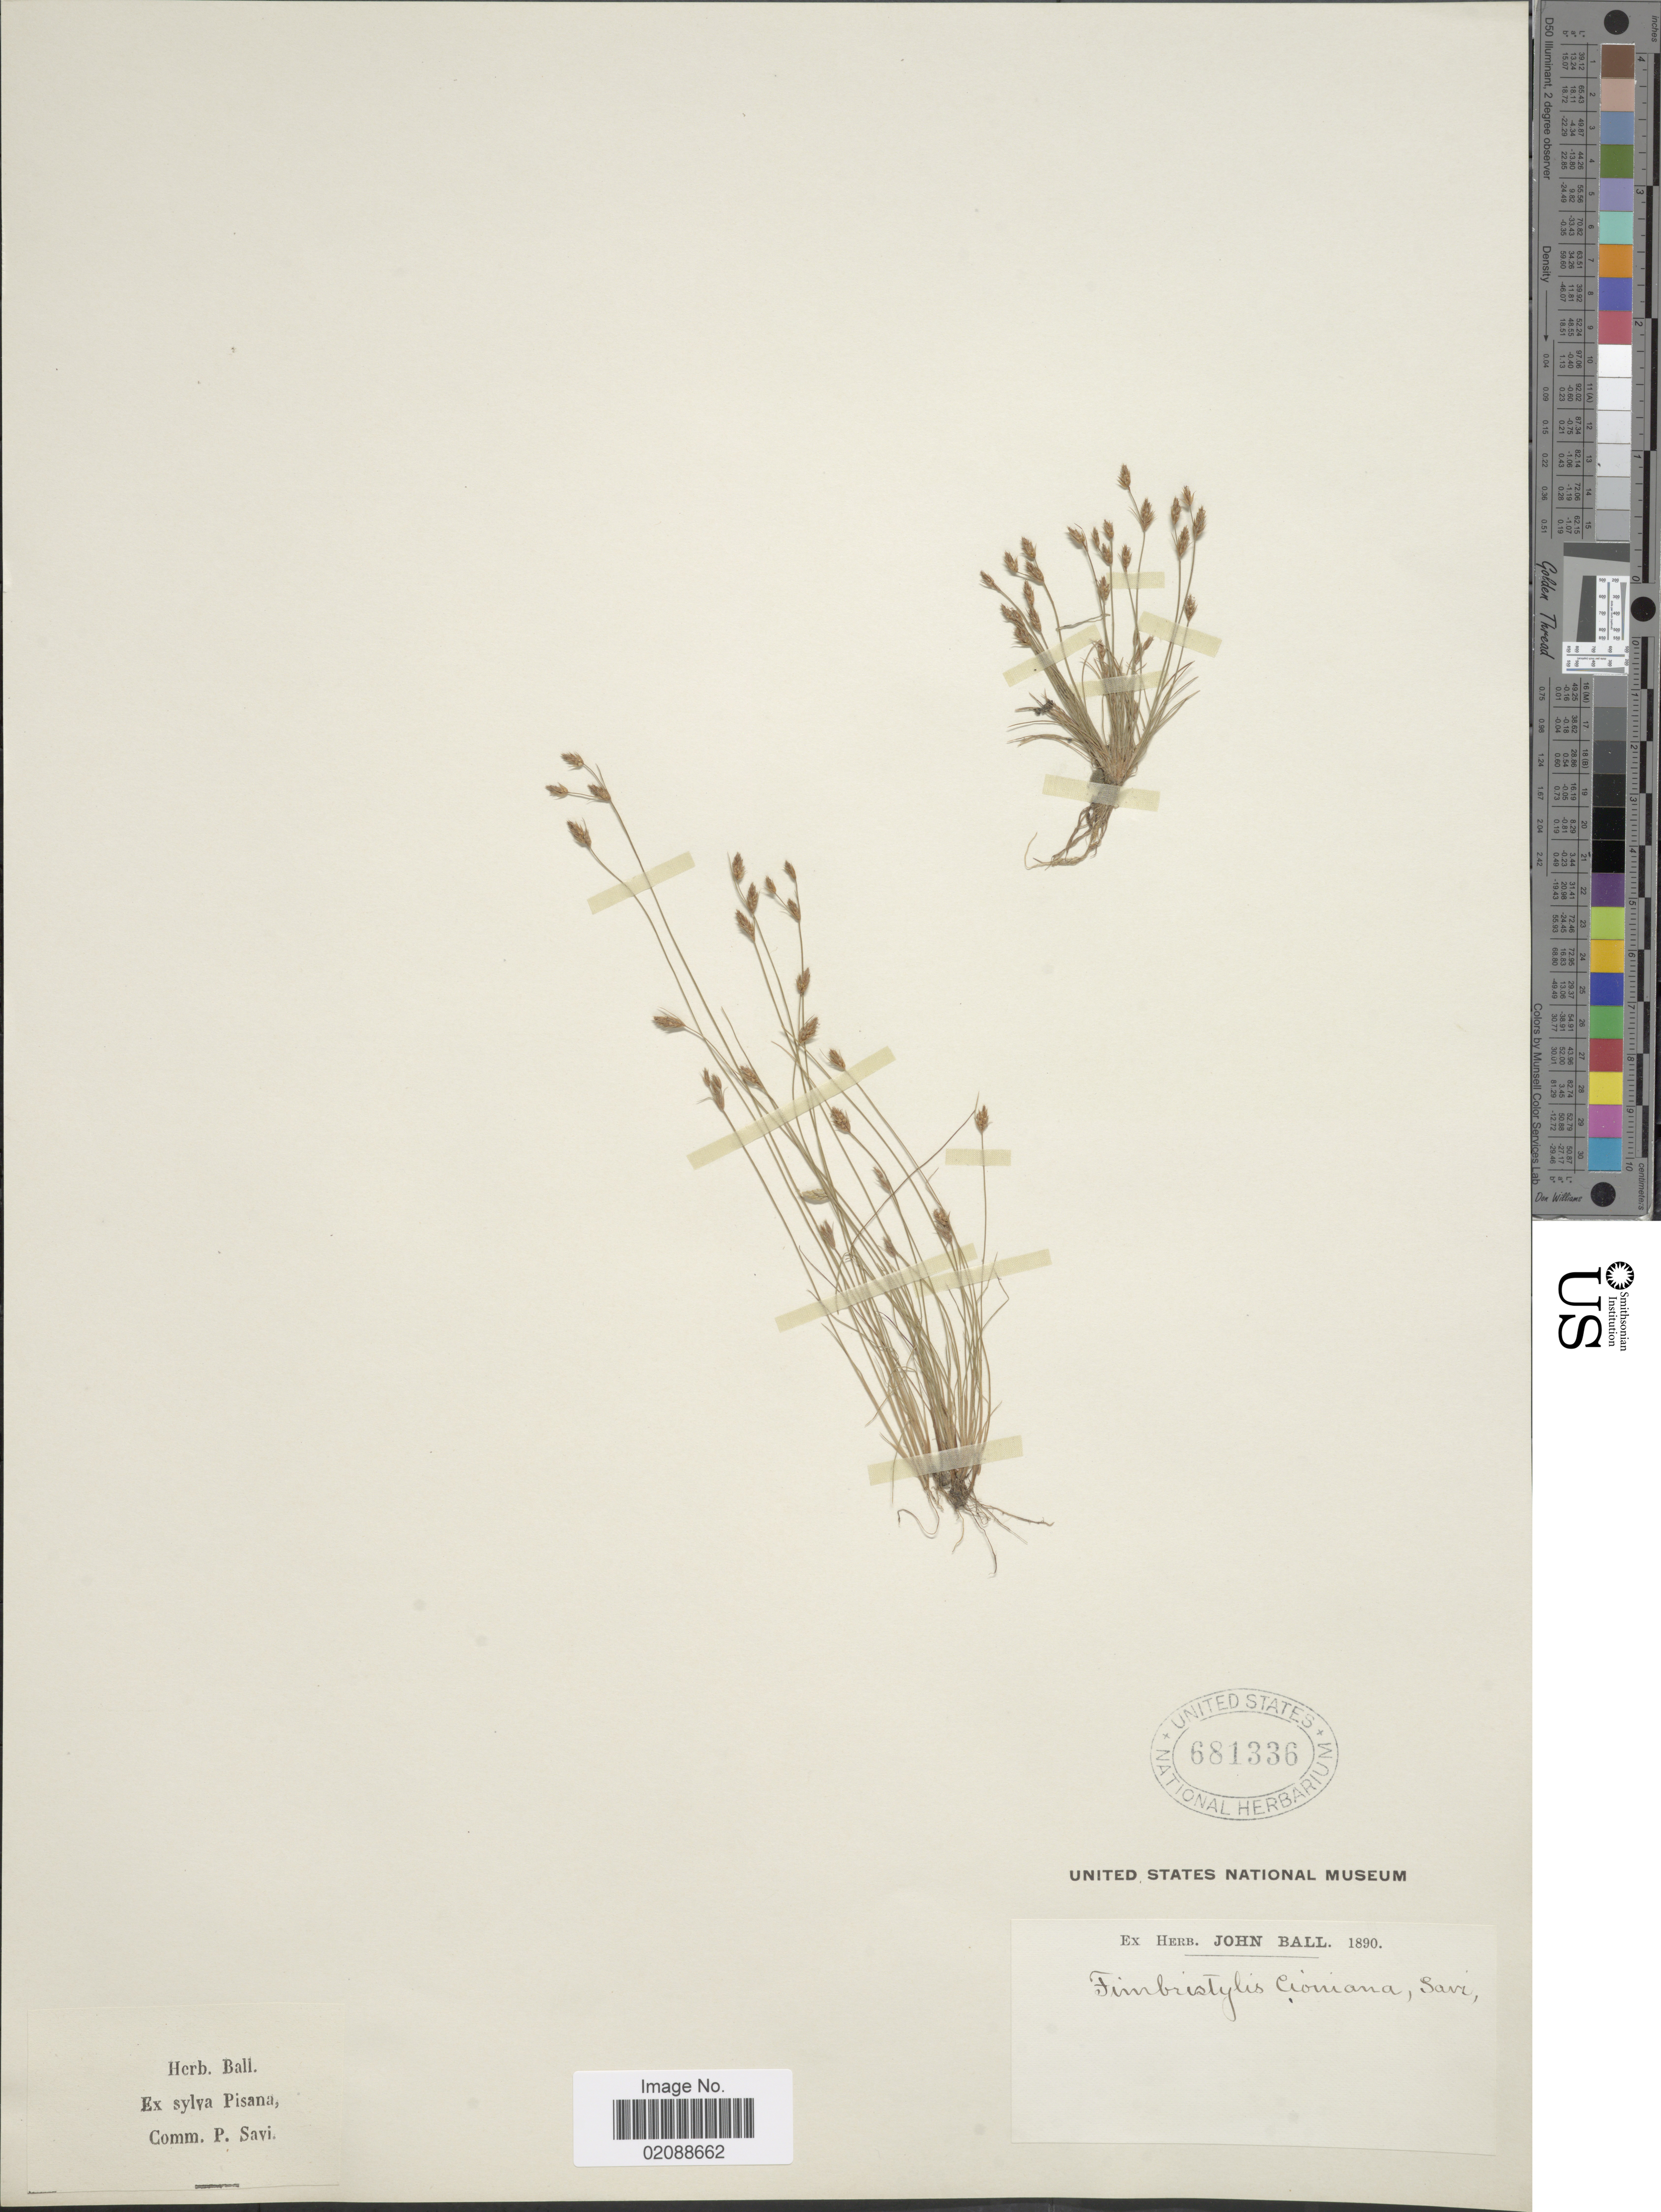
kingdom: Plantae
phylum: Tracheophyta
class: Liliopsida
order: Poales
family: Cyperaceae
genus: Fimbristylis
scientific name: Fimbristylis cioniana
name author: Pi. Savi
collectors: ex herb. John Ball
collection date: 1890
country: Italy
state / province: Tuscany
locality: Forest at Pisa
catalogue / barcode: US 681336